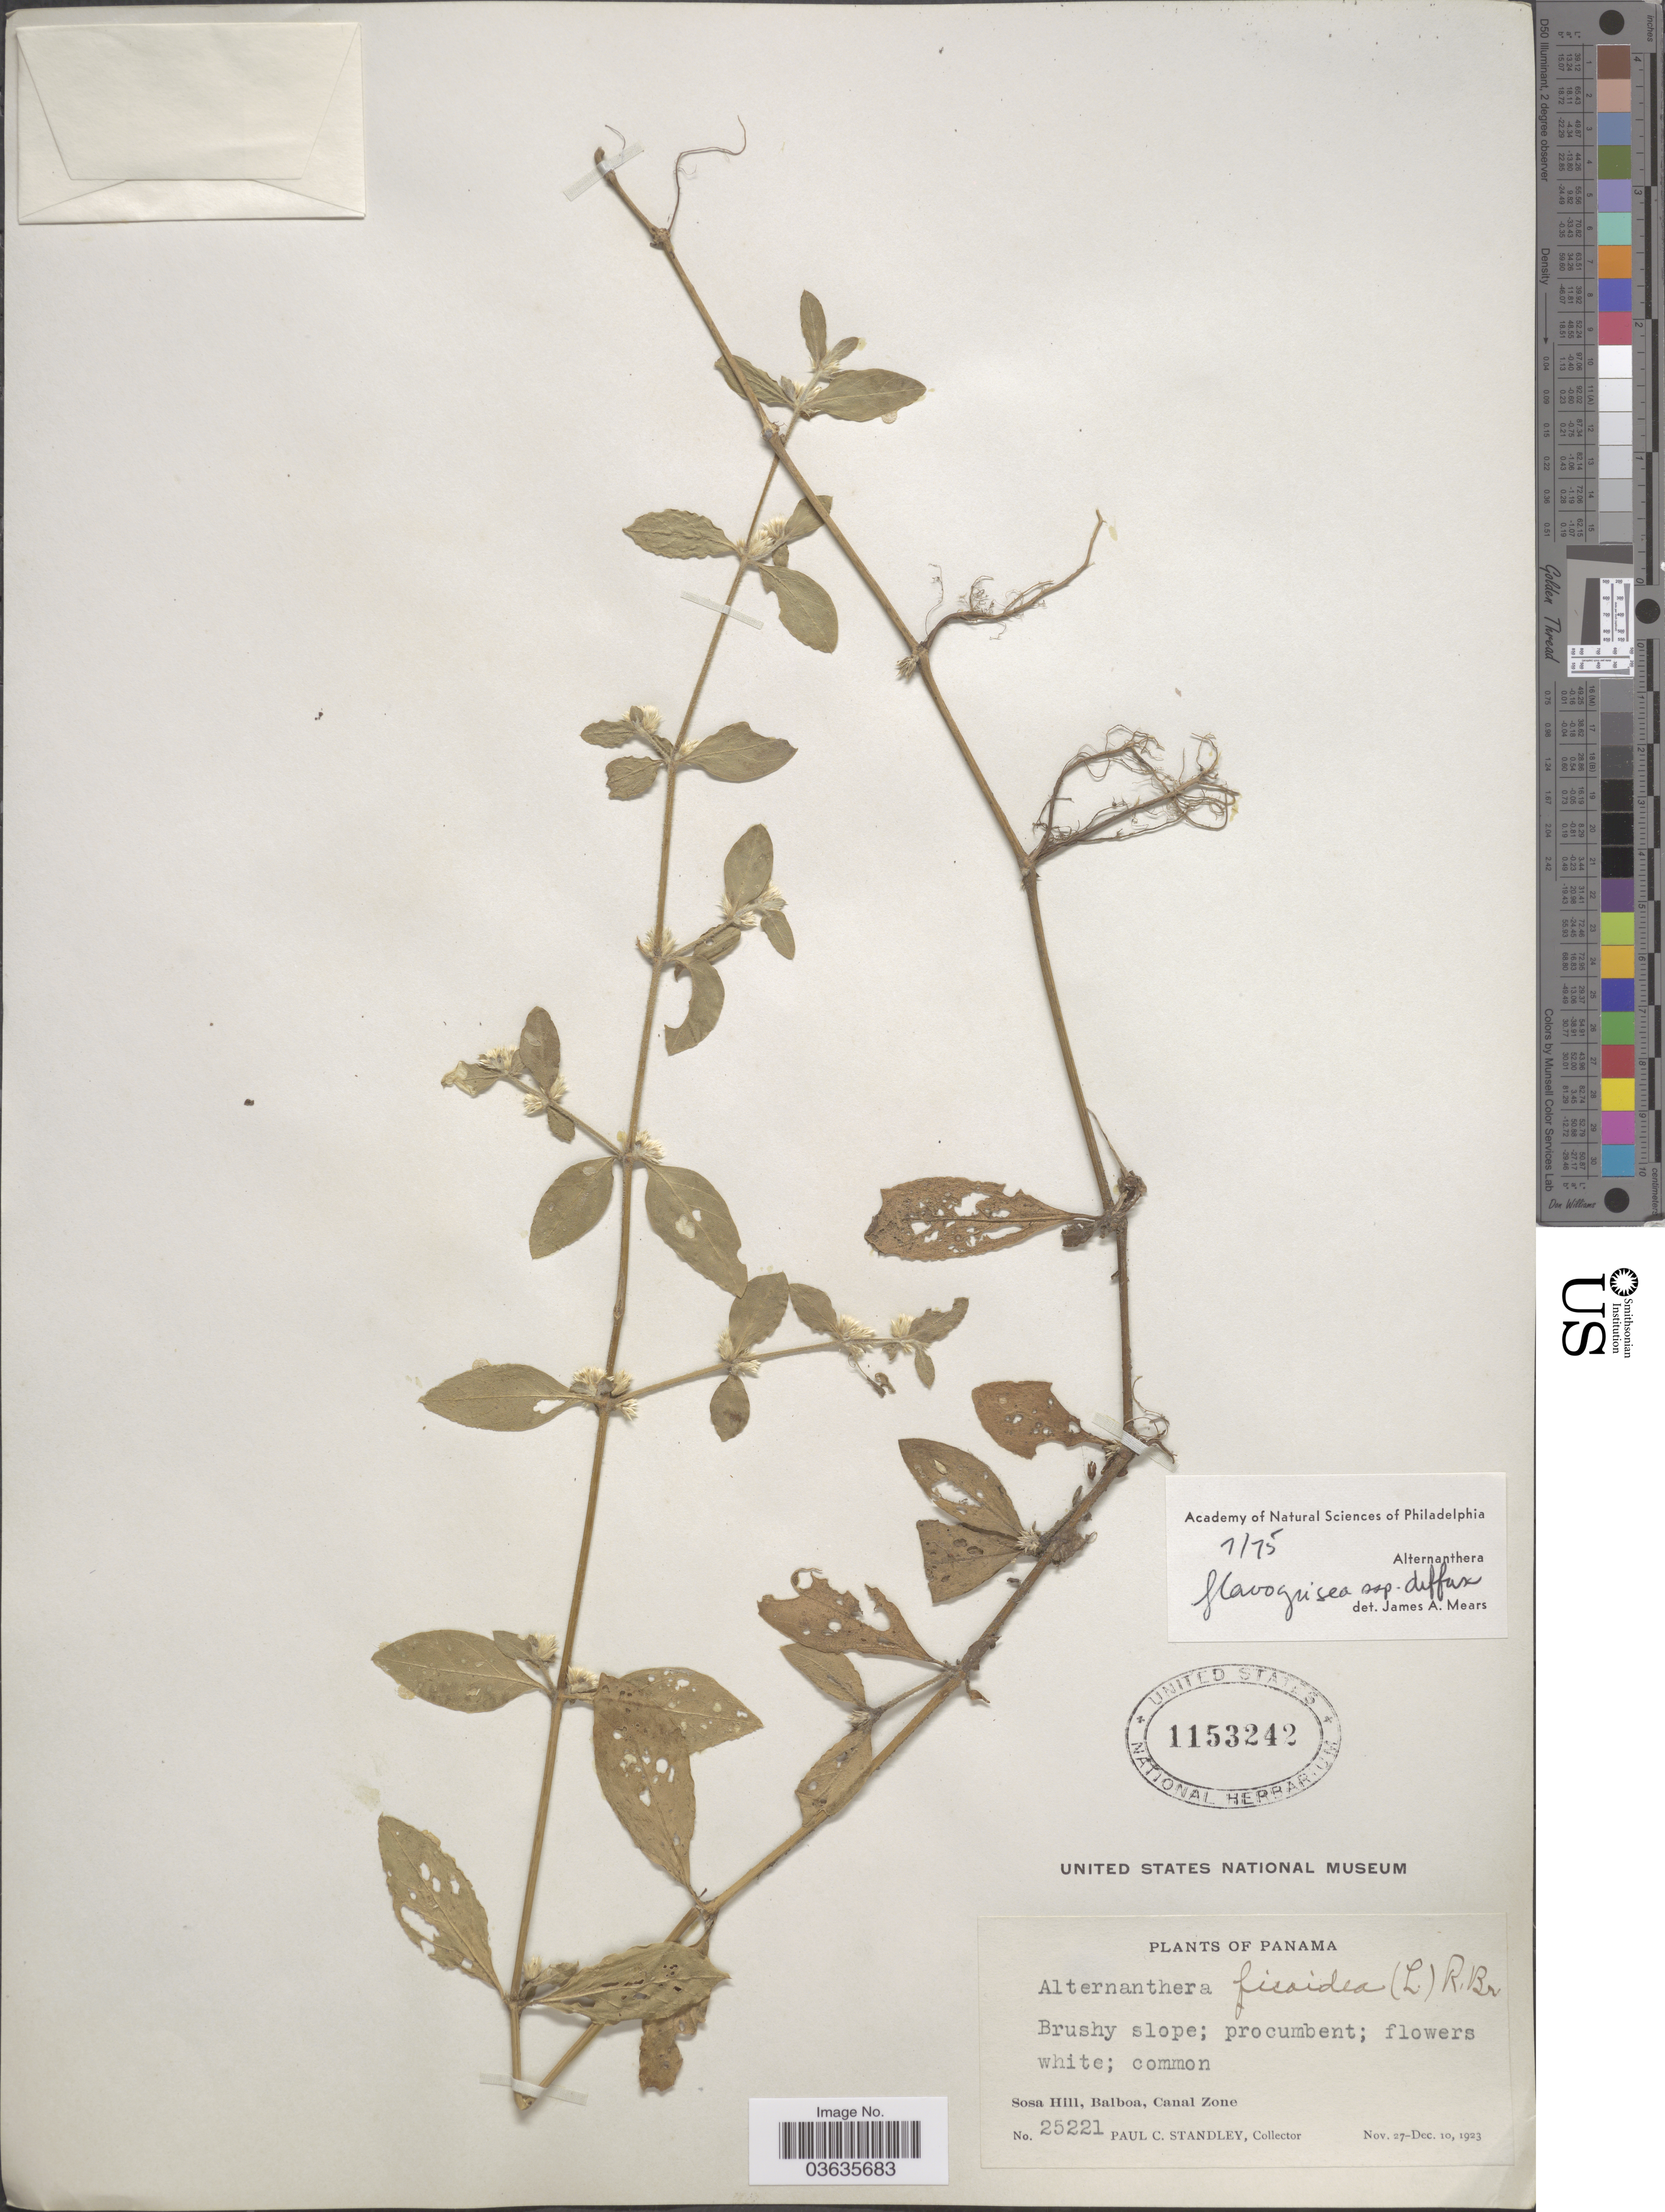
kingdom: Plantae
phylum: Tracheophyta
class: Magnoliopsida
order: Caryophyllales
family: Amaranthaceae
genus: Alternanthera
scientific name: Alternanthera flavogrisea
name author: Urb.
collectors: P. C. Standley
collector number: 25221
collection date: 1923-11-27/1923-12-10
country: Panama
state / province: Colón / Panamá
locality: Sosa Hill, Balboa, Canal Zone.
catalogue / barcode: US 1153242